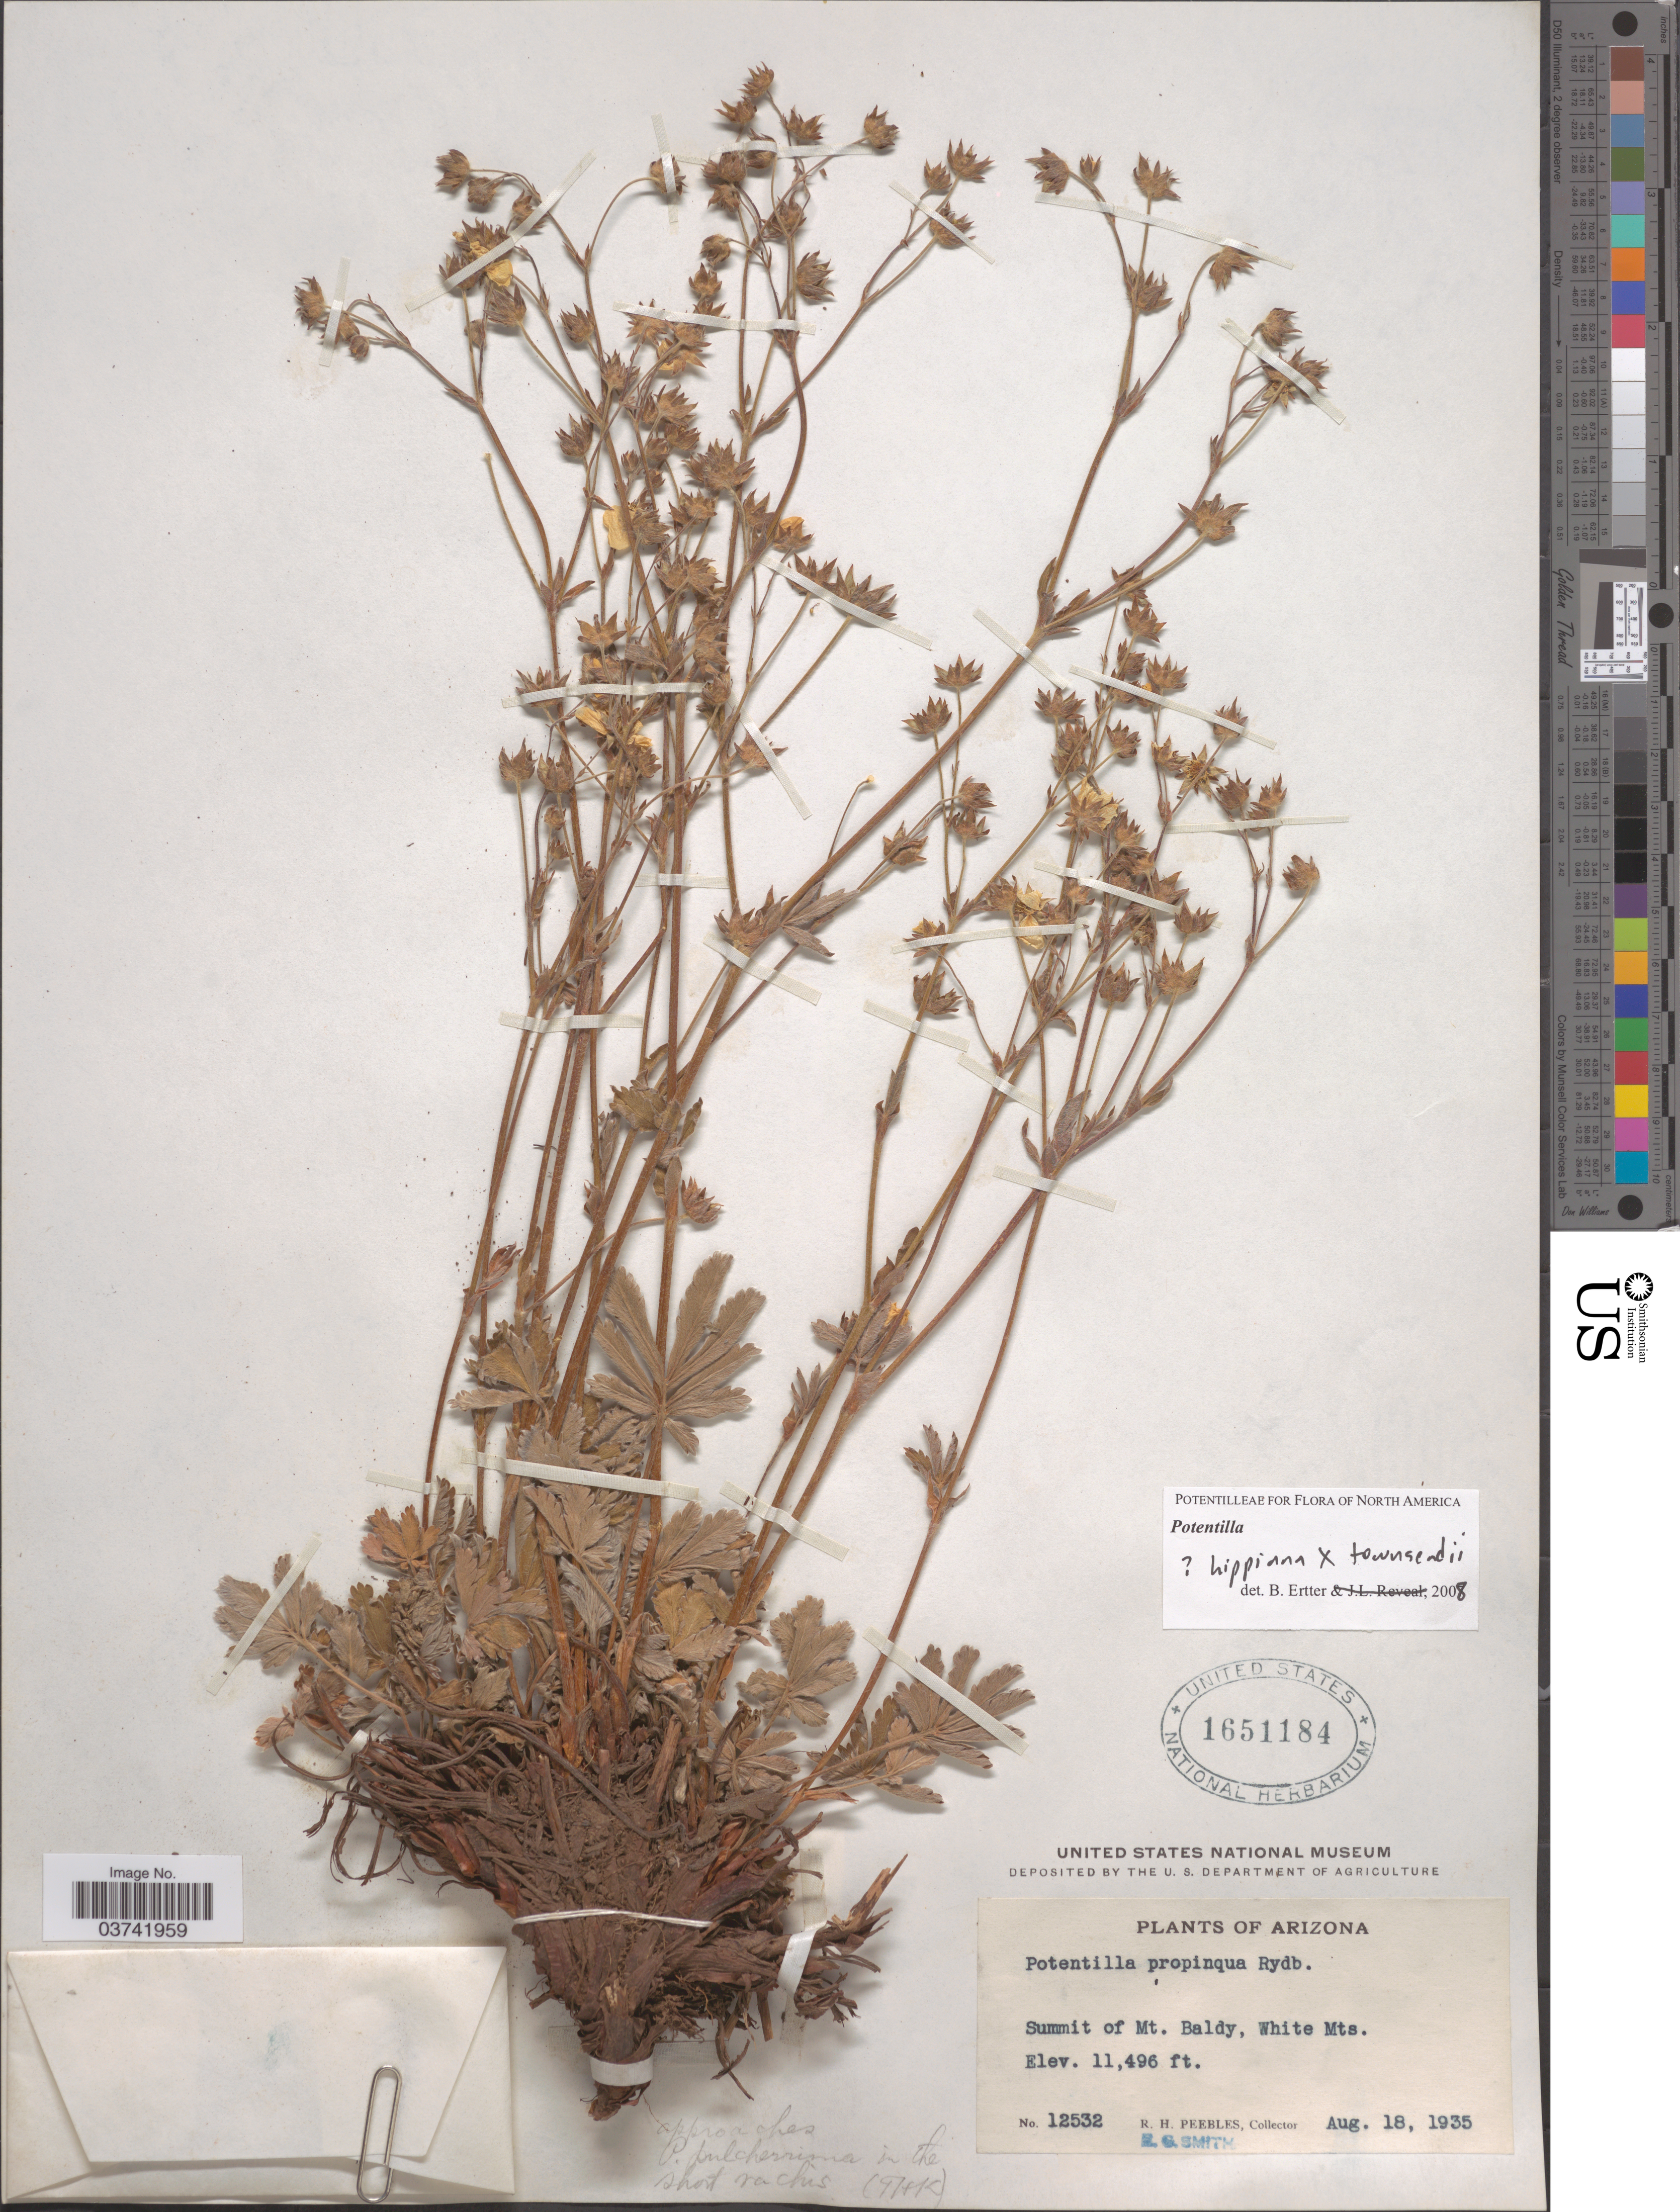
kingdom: Plantae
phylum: Tracheophyta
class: Magnoliopsida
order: Rosales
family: Rosaceae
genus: Potentilla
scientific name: Potentilla hippiana x P. townsendii Rydb.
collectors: R. H. Peebles & E. G. Smith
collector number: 12532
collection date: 1935-08-18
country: United States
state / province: Arizona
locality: Summit of Mt. Baldy, White Mts.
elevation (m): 3504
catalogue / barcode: US 1651184